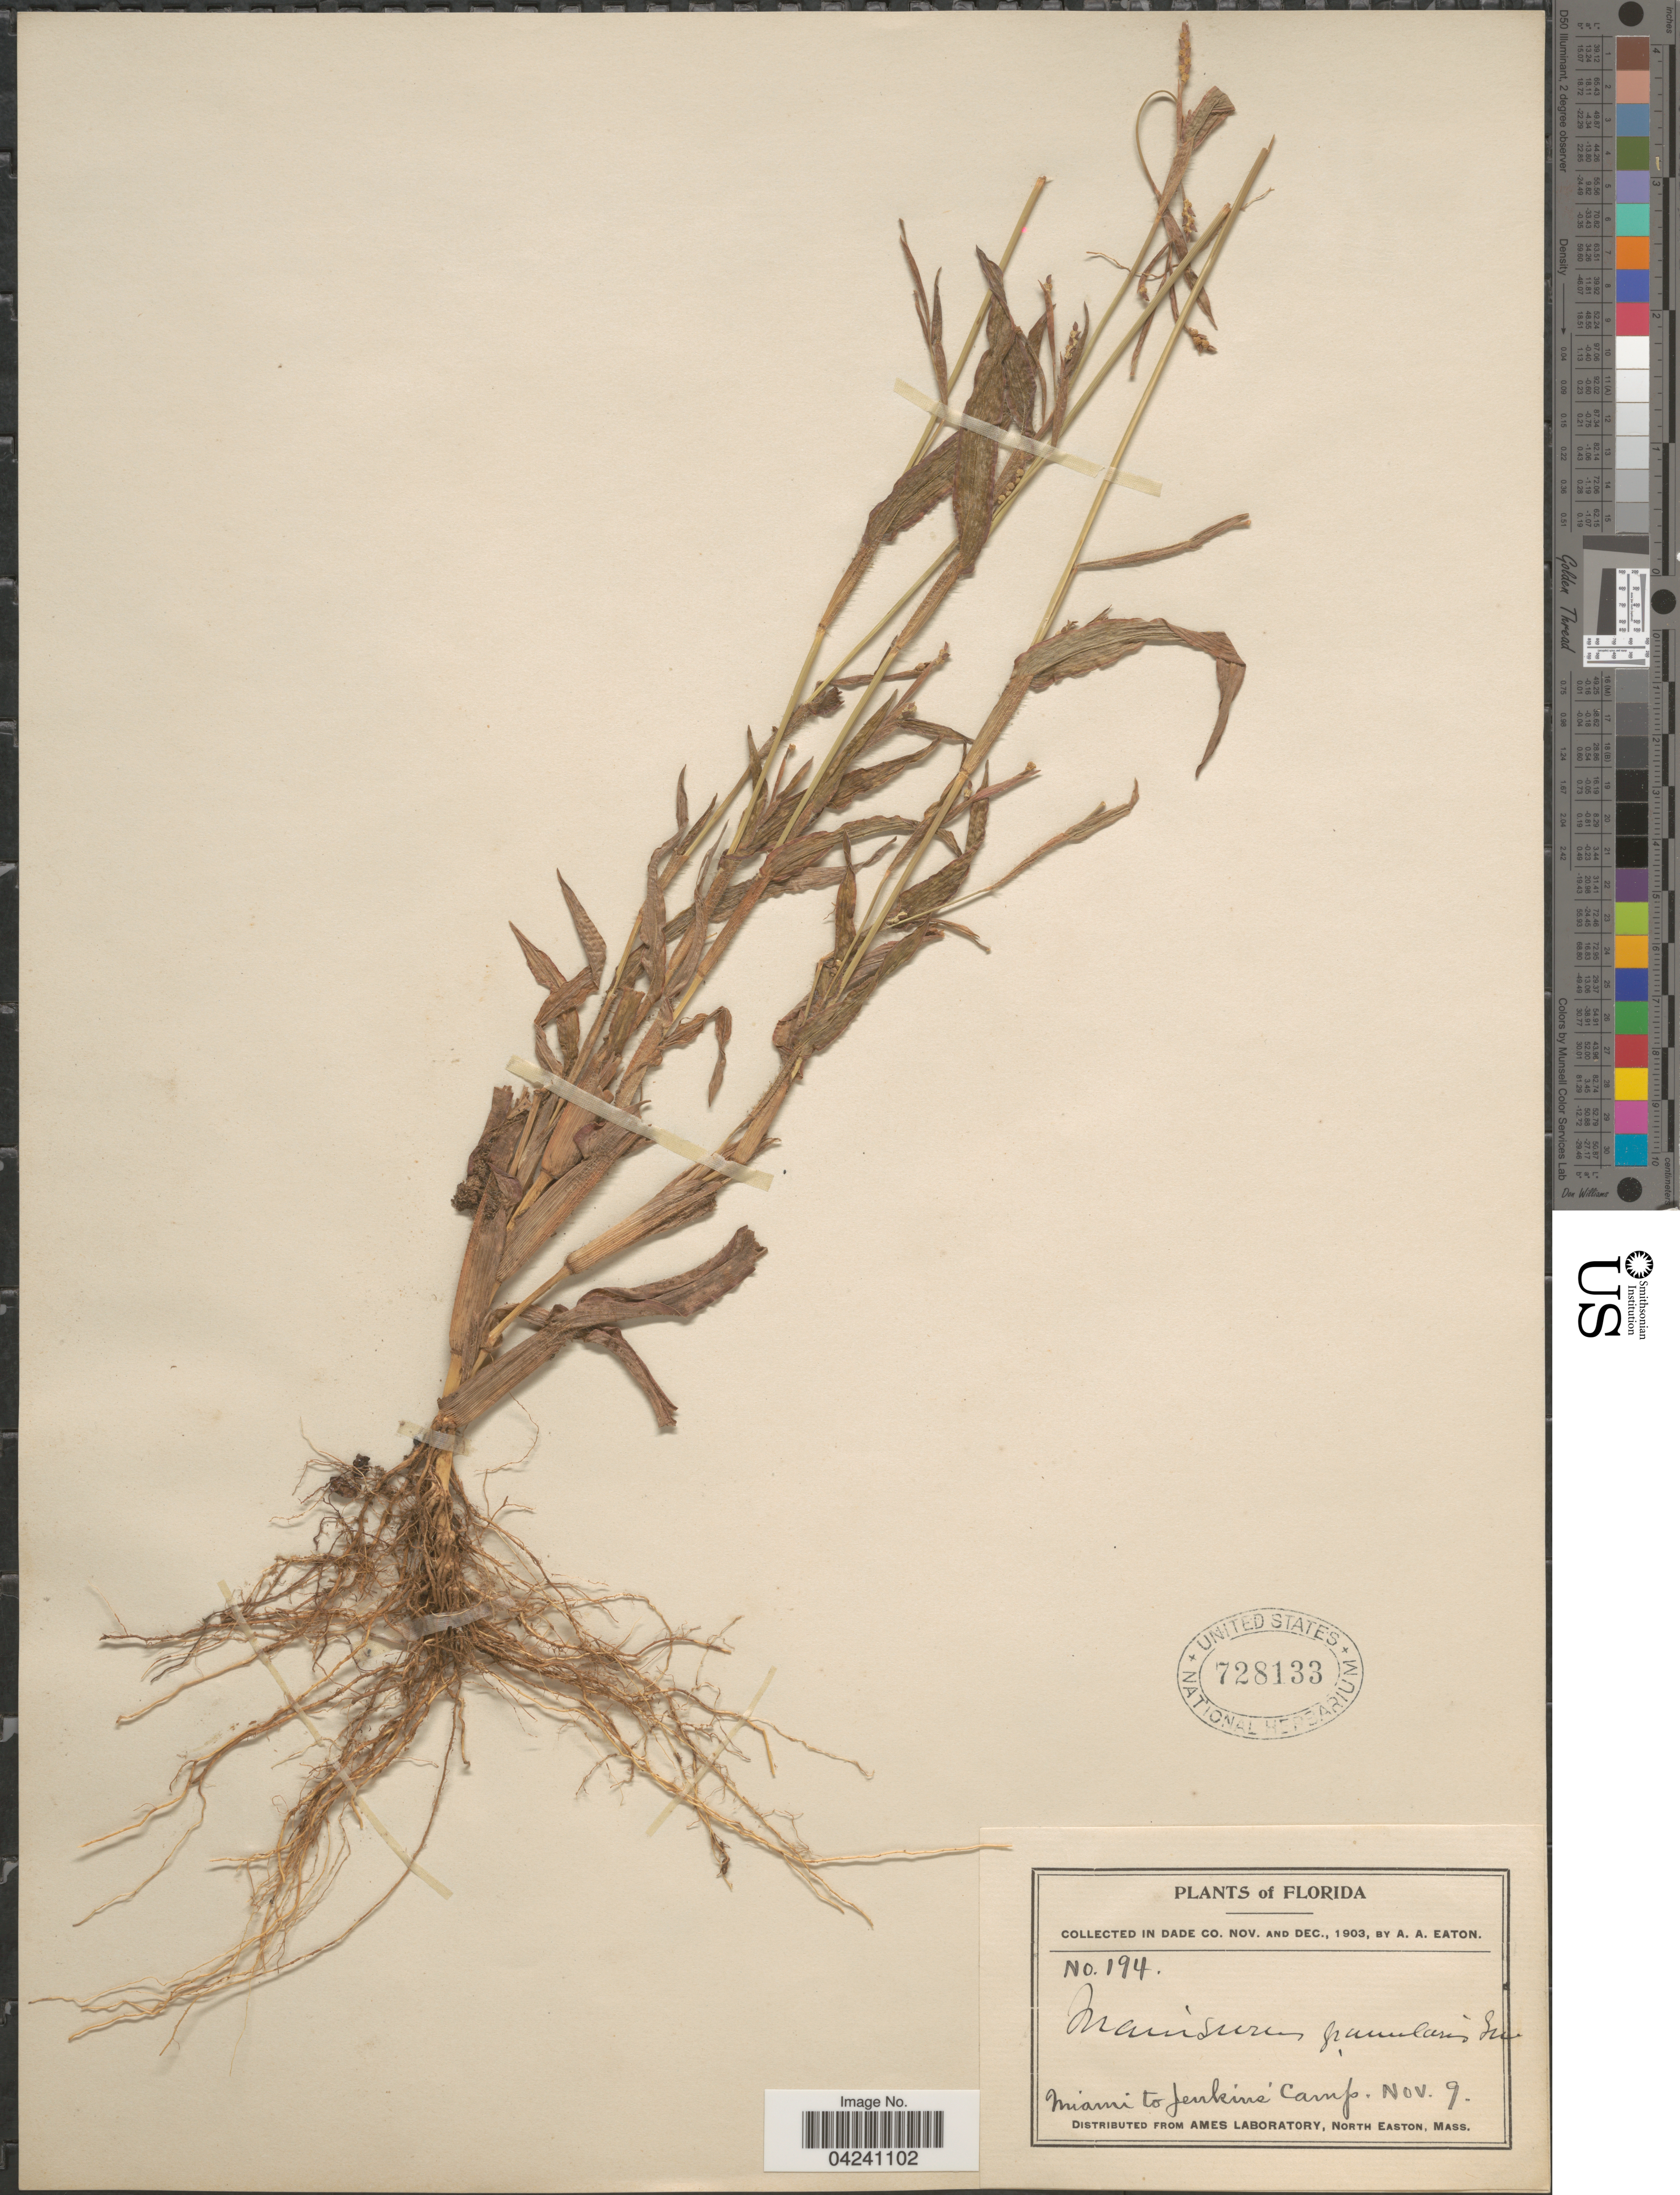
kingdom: Plantae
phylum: Tracheophyta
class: Liliopsida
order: Poales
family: Poaceae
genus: Hackelochloa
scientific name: Hackelochloa granularis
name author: (L.) Kuntze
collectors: A. A. Eaton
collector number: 194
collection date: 1903-11-09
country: United States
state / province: Florida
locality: In Dade Co. Miami to Jenkin's Camp.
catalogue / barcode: US 728133